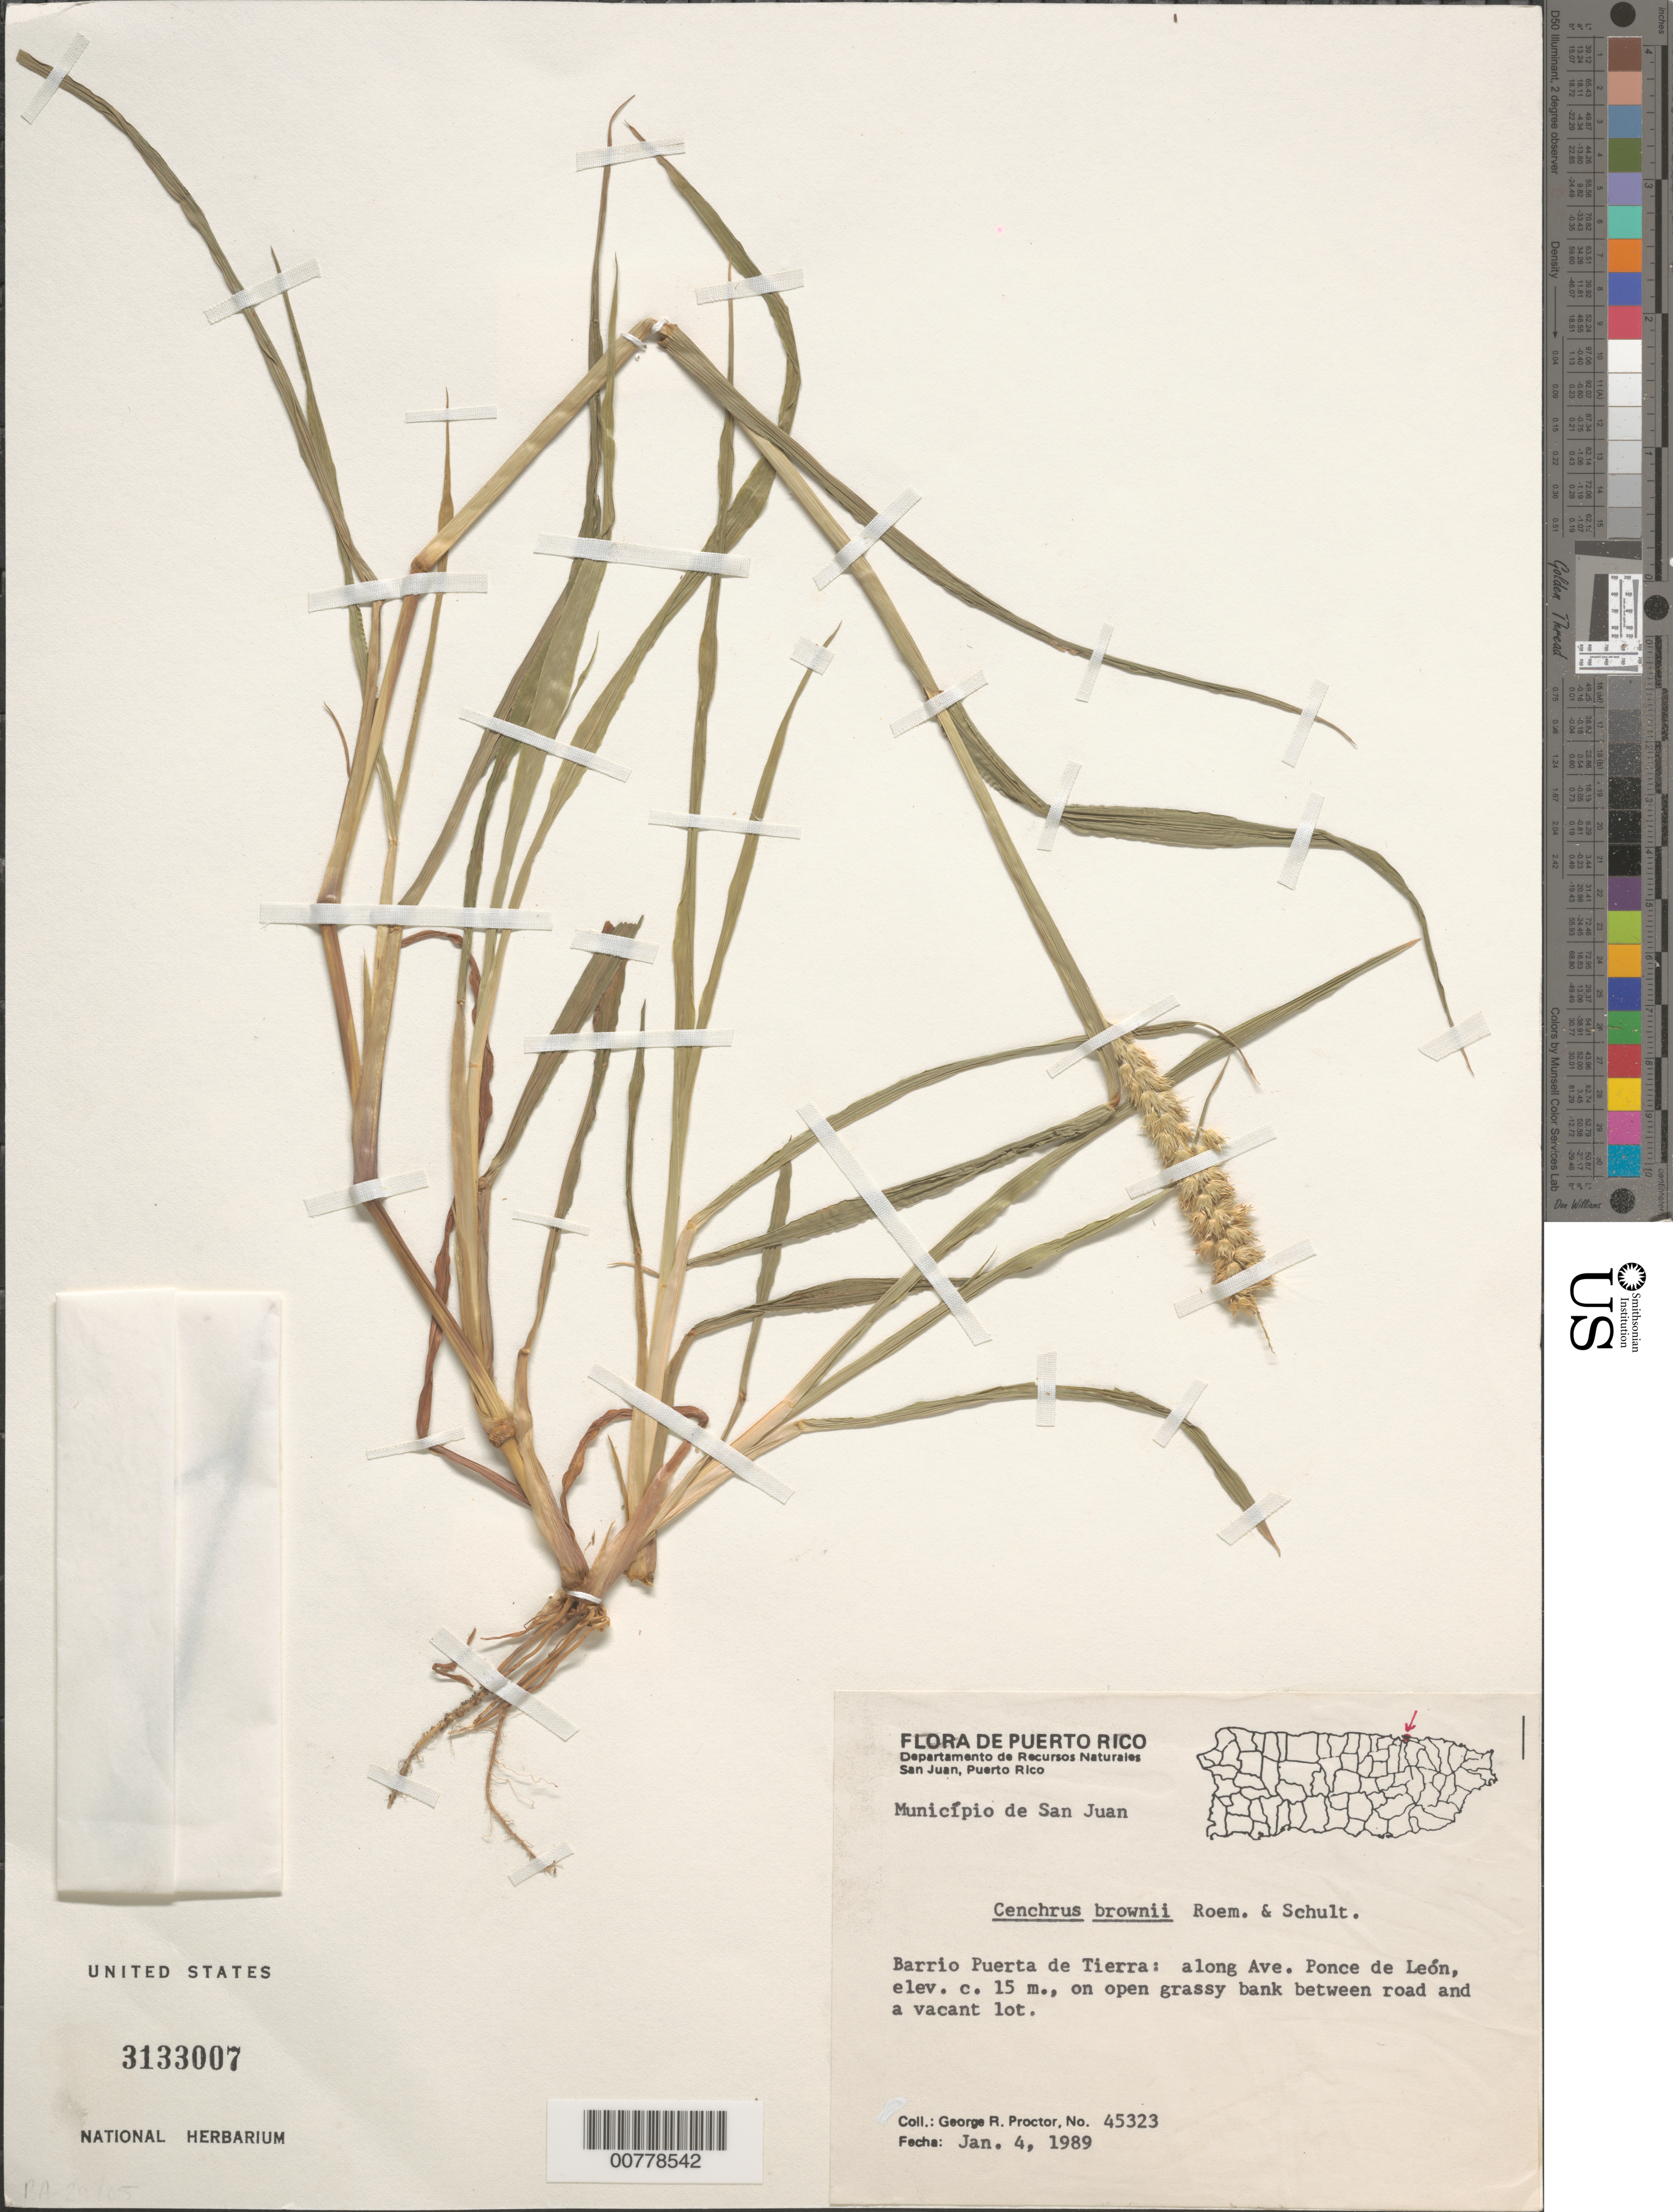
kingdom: Plantae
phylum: Tracheophyta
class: Liliopsida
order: Poales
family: Poaceae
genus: Cenchrus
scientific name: Cenchrus brownii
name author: Roem. & Schult.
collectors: G. R. Proctor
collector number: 45323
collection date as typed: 04 Jan 1989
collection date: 1989-01-04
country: Puerto Rico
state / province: San Juan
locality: Barrio Puerto de Tierra: along Ave. Ponce de León.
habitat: On open grassy bank between road and a vacant lot.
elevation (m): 15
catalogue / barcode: US 3133007